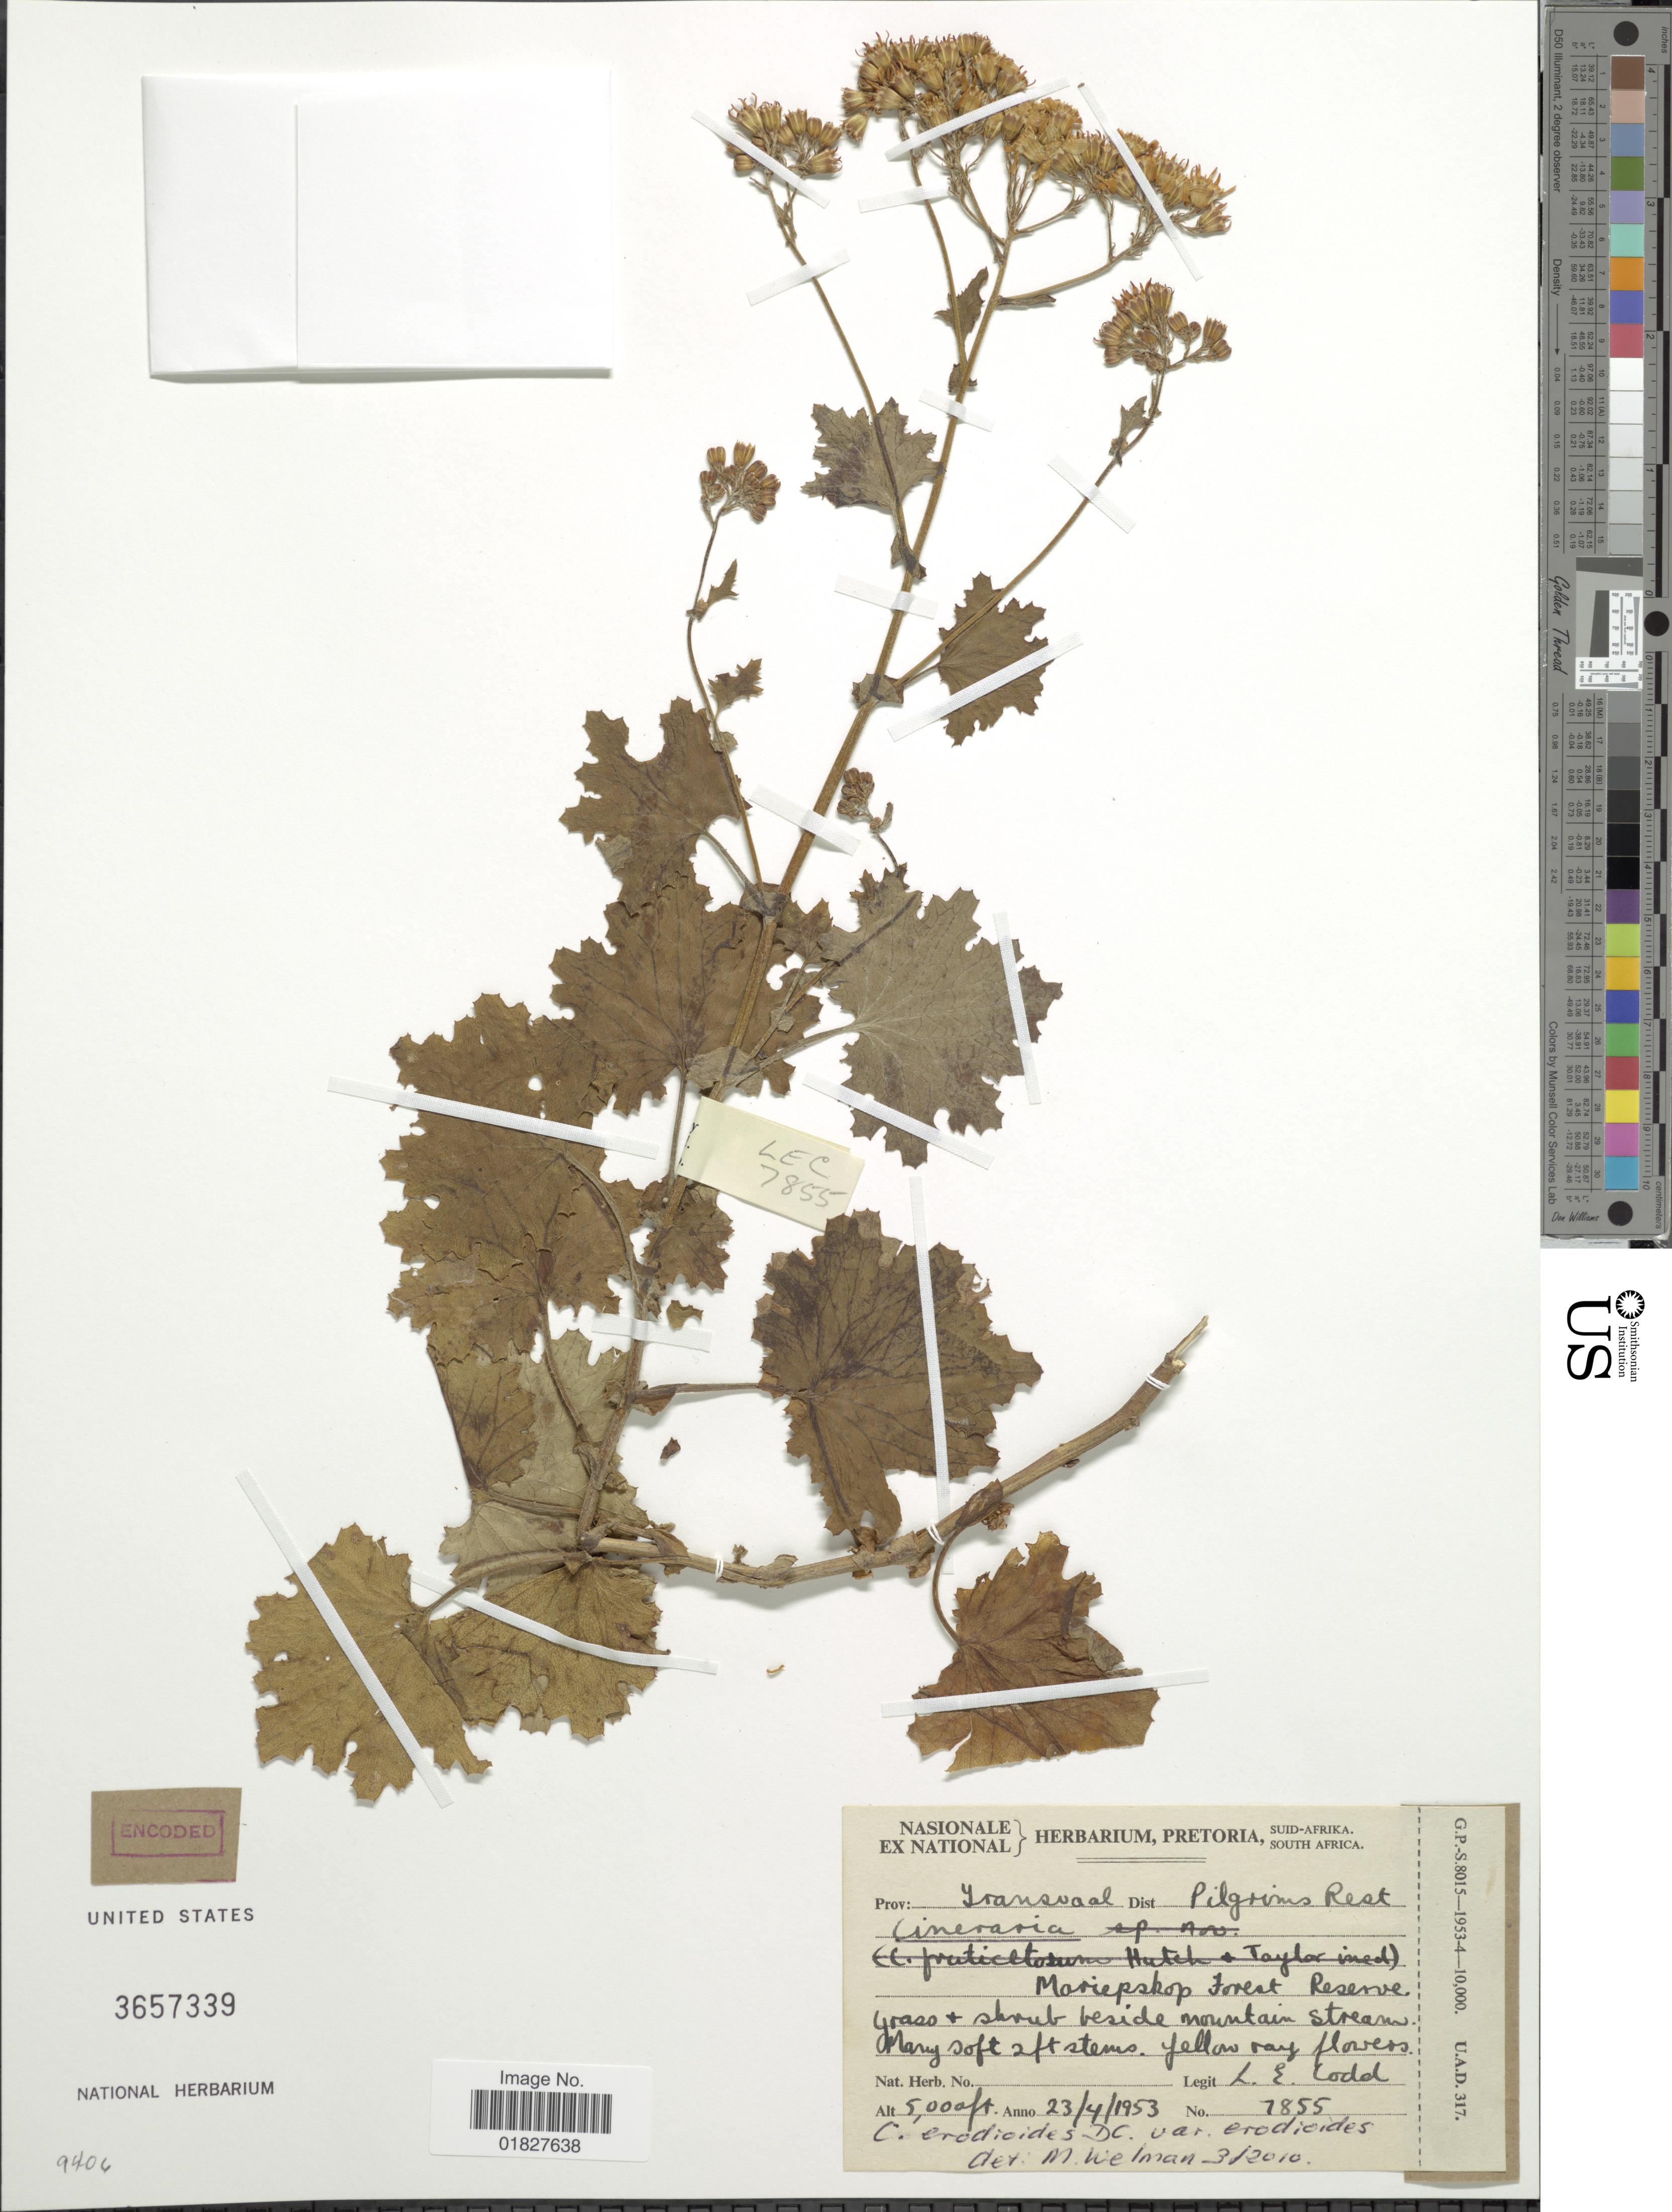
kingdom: Plantae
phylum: Tracheophyta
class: Magnoliopsida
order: Asterales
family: Asteraceae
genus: Cineraria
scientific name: Cineraria erodioides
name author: DC.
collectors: L. Codd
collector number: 1855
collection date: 1953-04-23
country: South Africa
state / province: Mpumalanga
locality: Prov. Transvaal, Dist. Pilgrims Rest, Marieskop Forest Reserve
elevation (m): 1524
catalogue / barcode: US 3657339